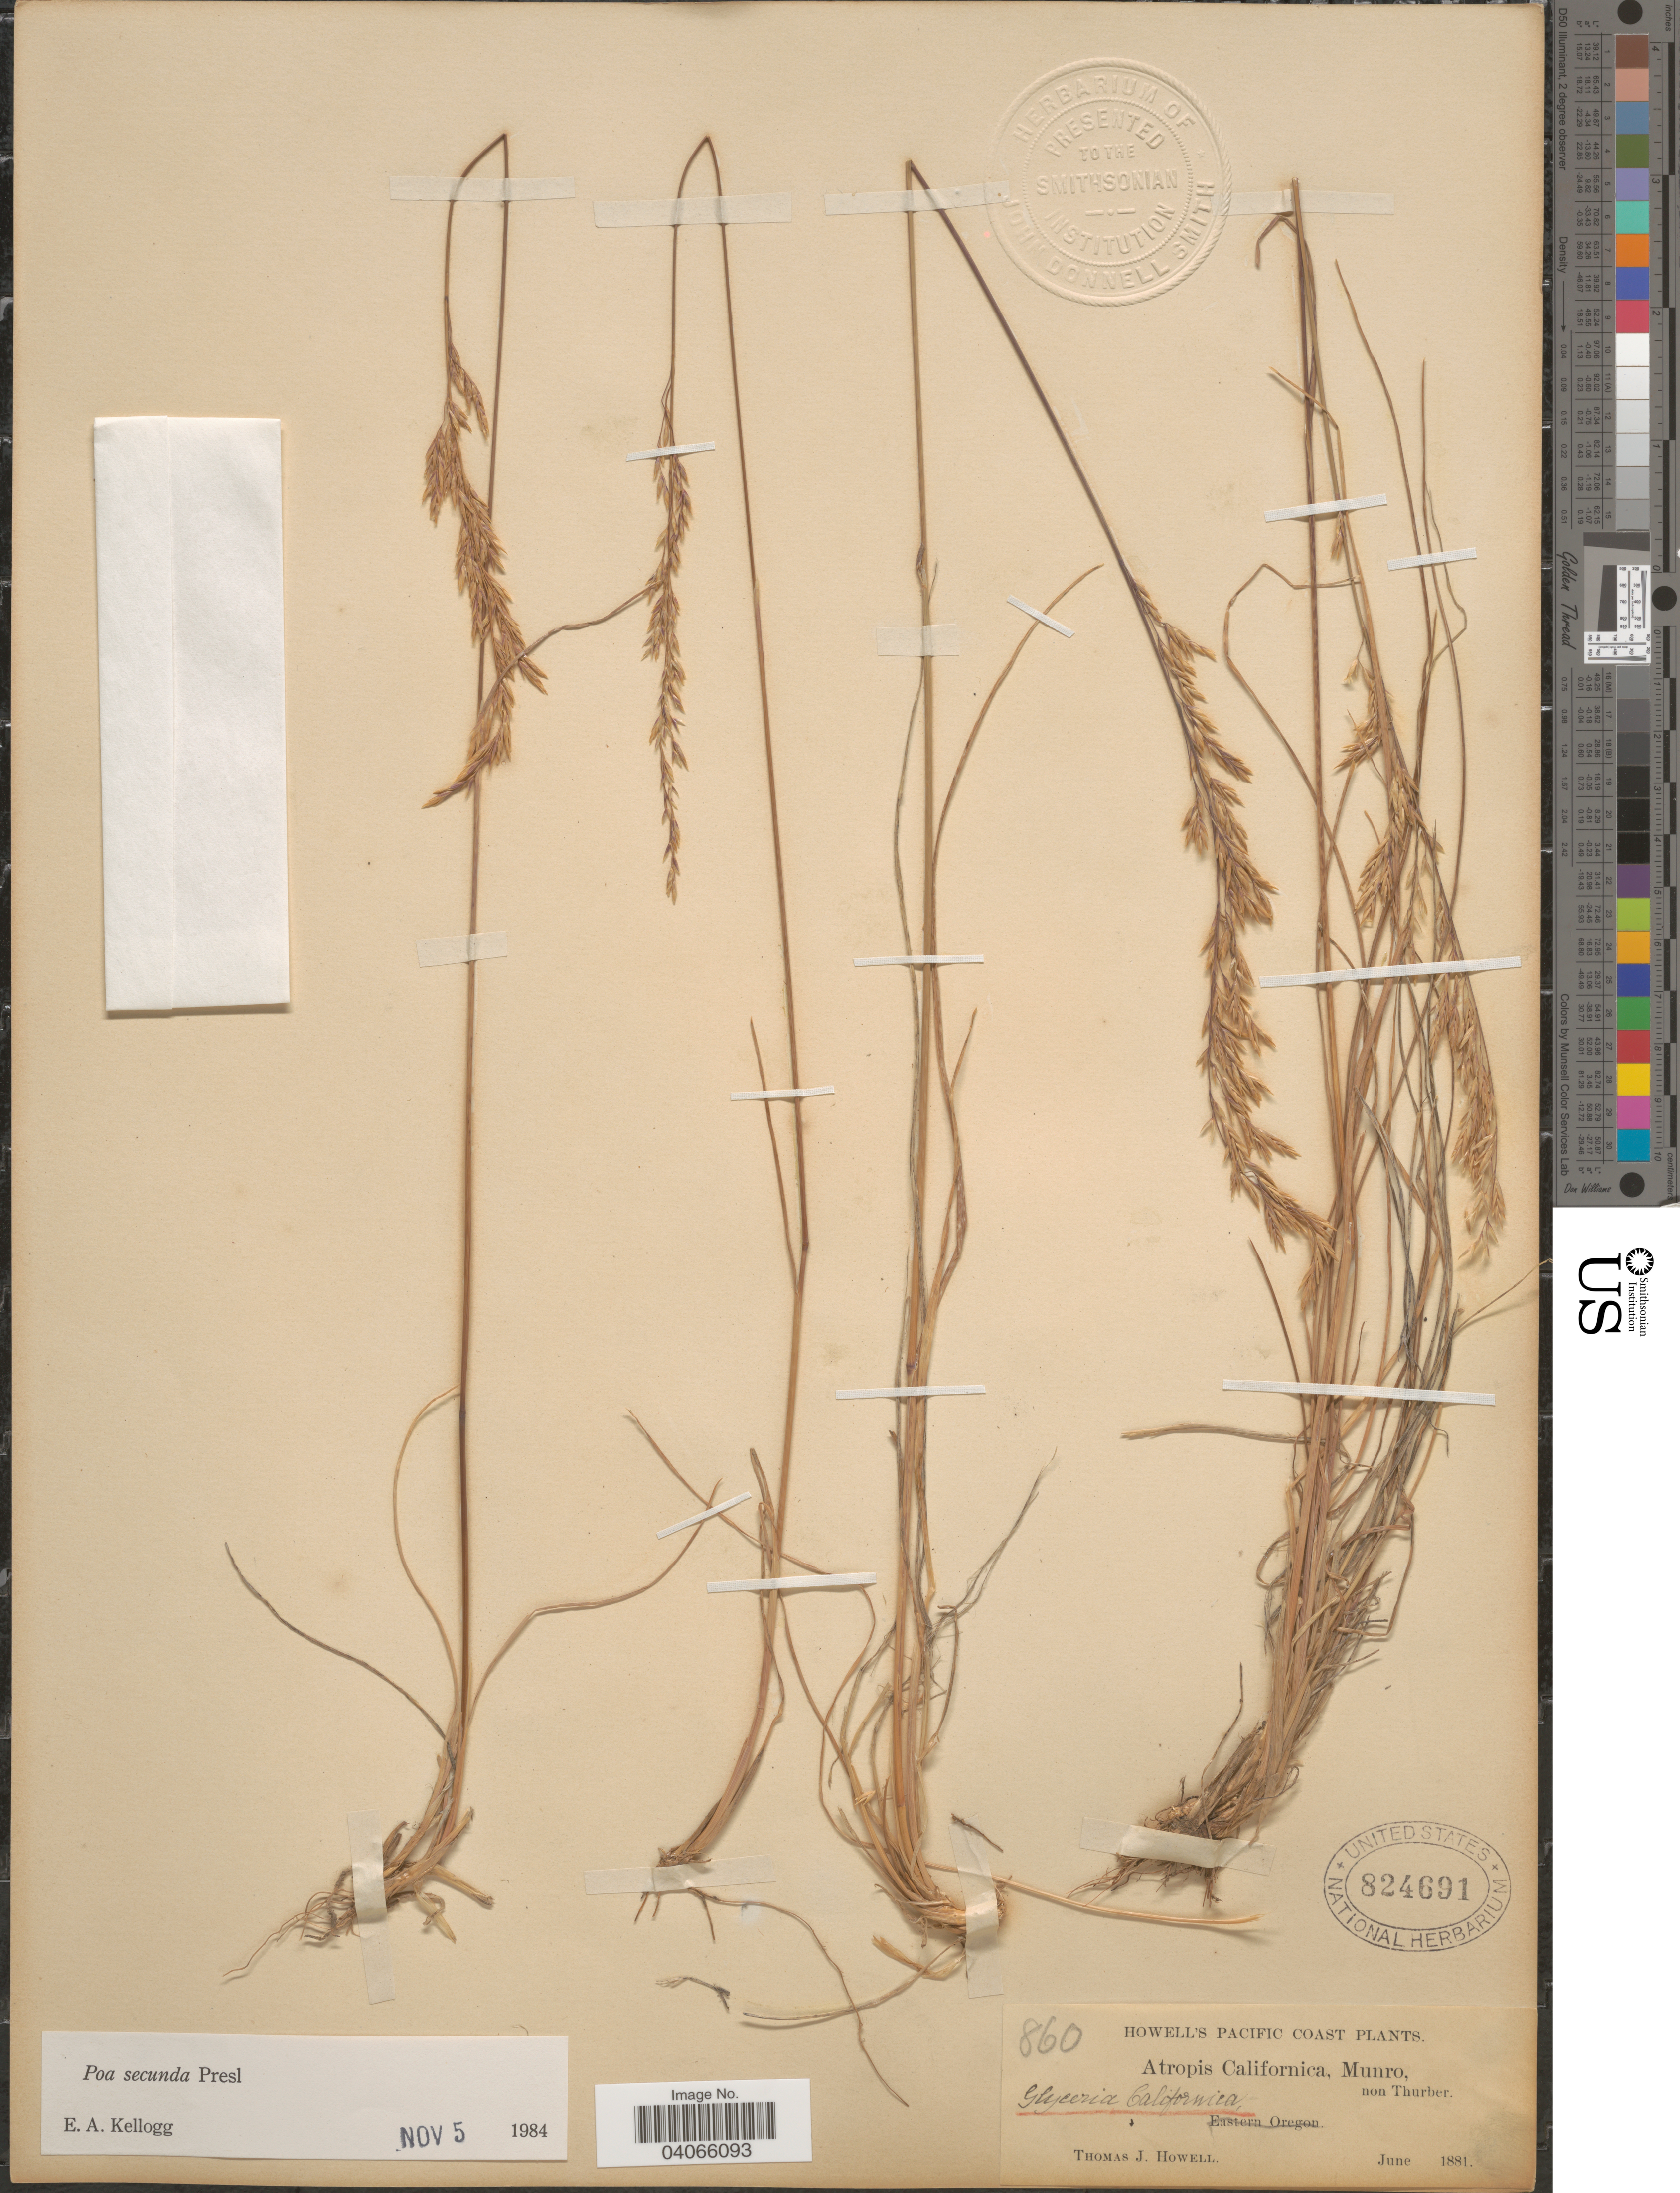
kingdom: Plantae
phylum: Tracheophyta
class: Liliopsida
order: Poales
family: Poaceae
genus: Poa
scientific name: Poa secunda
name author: J. Presl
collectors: T. J. Howell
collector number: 860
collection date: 1881-06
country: United States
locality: Pacific Coast.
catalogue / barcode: US 824691